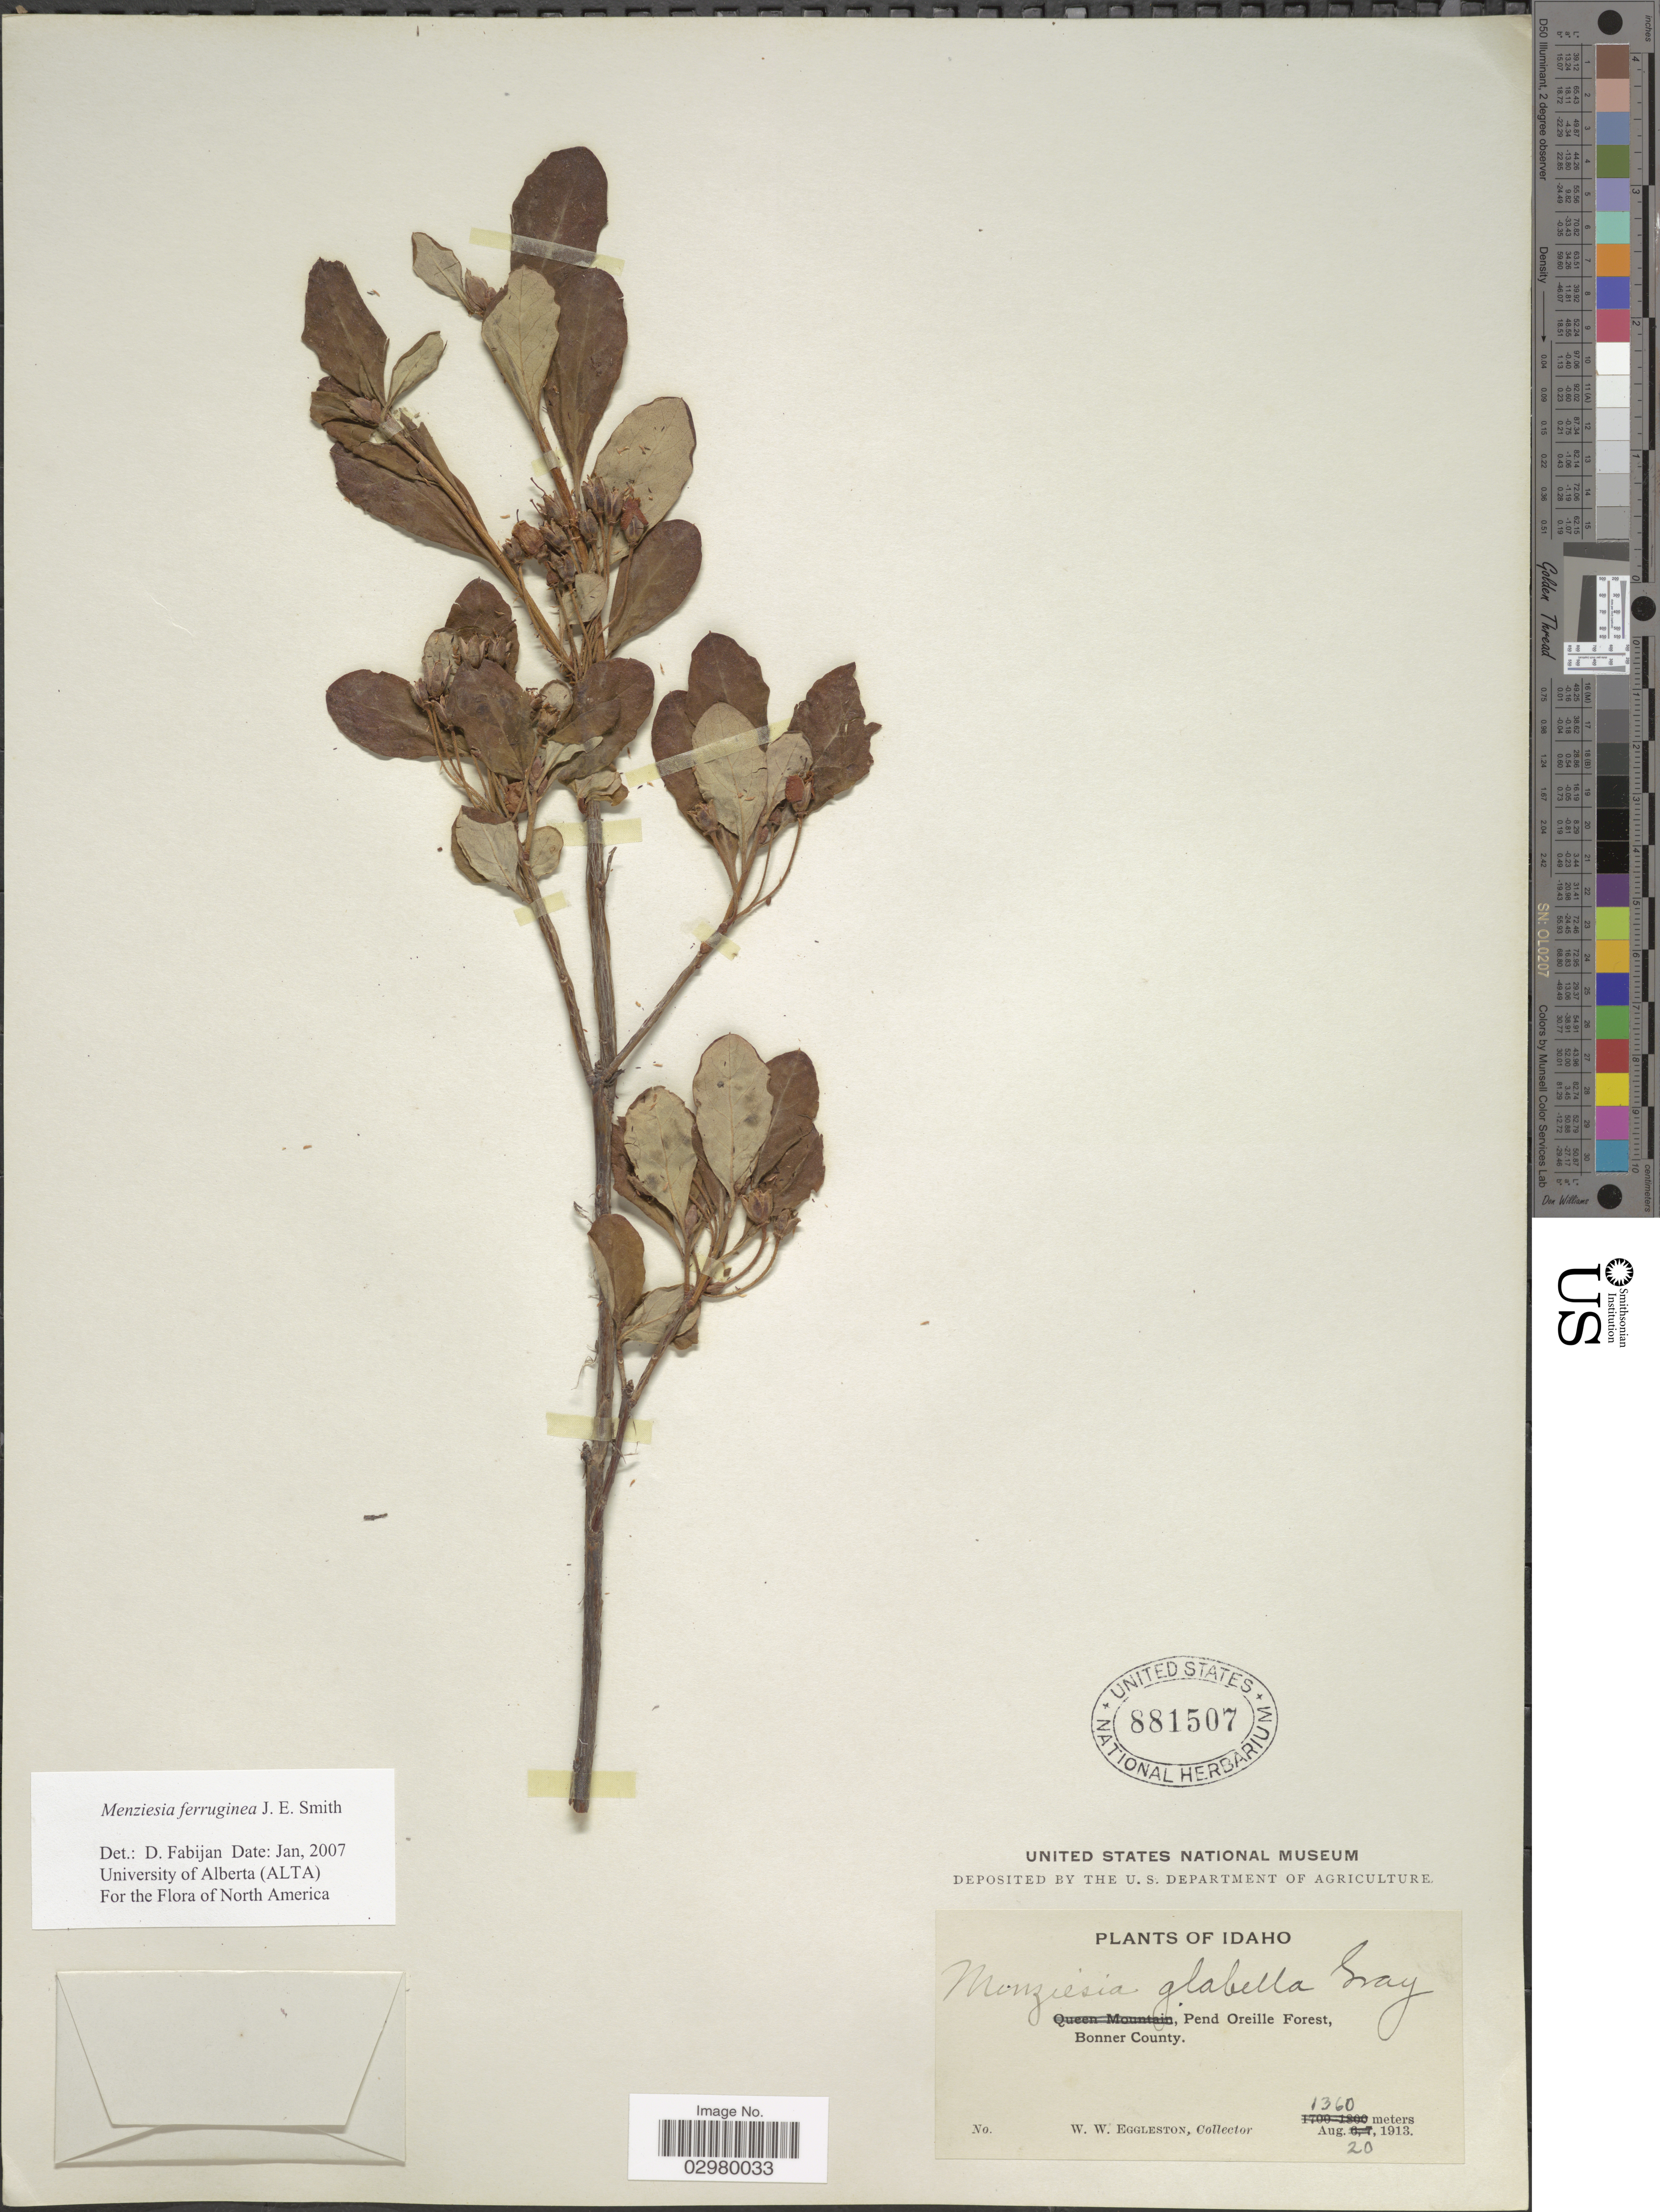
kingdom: Plantae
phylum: Tracheophyta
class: Magnoliopsida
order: Ericales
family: Ericaceae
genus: Menziesia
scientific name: Menziesia ferruginea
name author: Sm.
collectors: W. W. Eggleston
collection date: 1913-08-20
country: United States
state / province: Idaho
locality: Pend Oreille Forest, Bonner County.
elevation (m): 1360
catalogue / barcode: US 881507